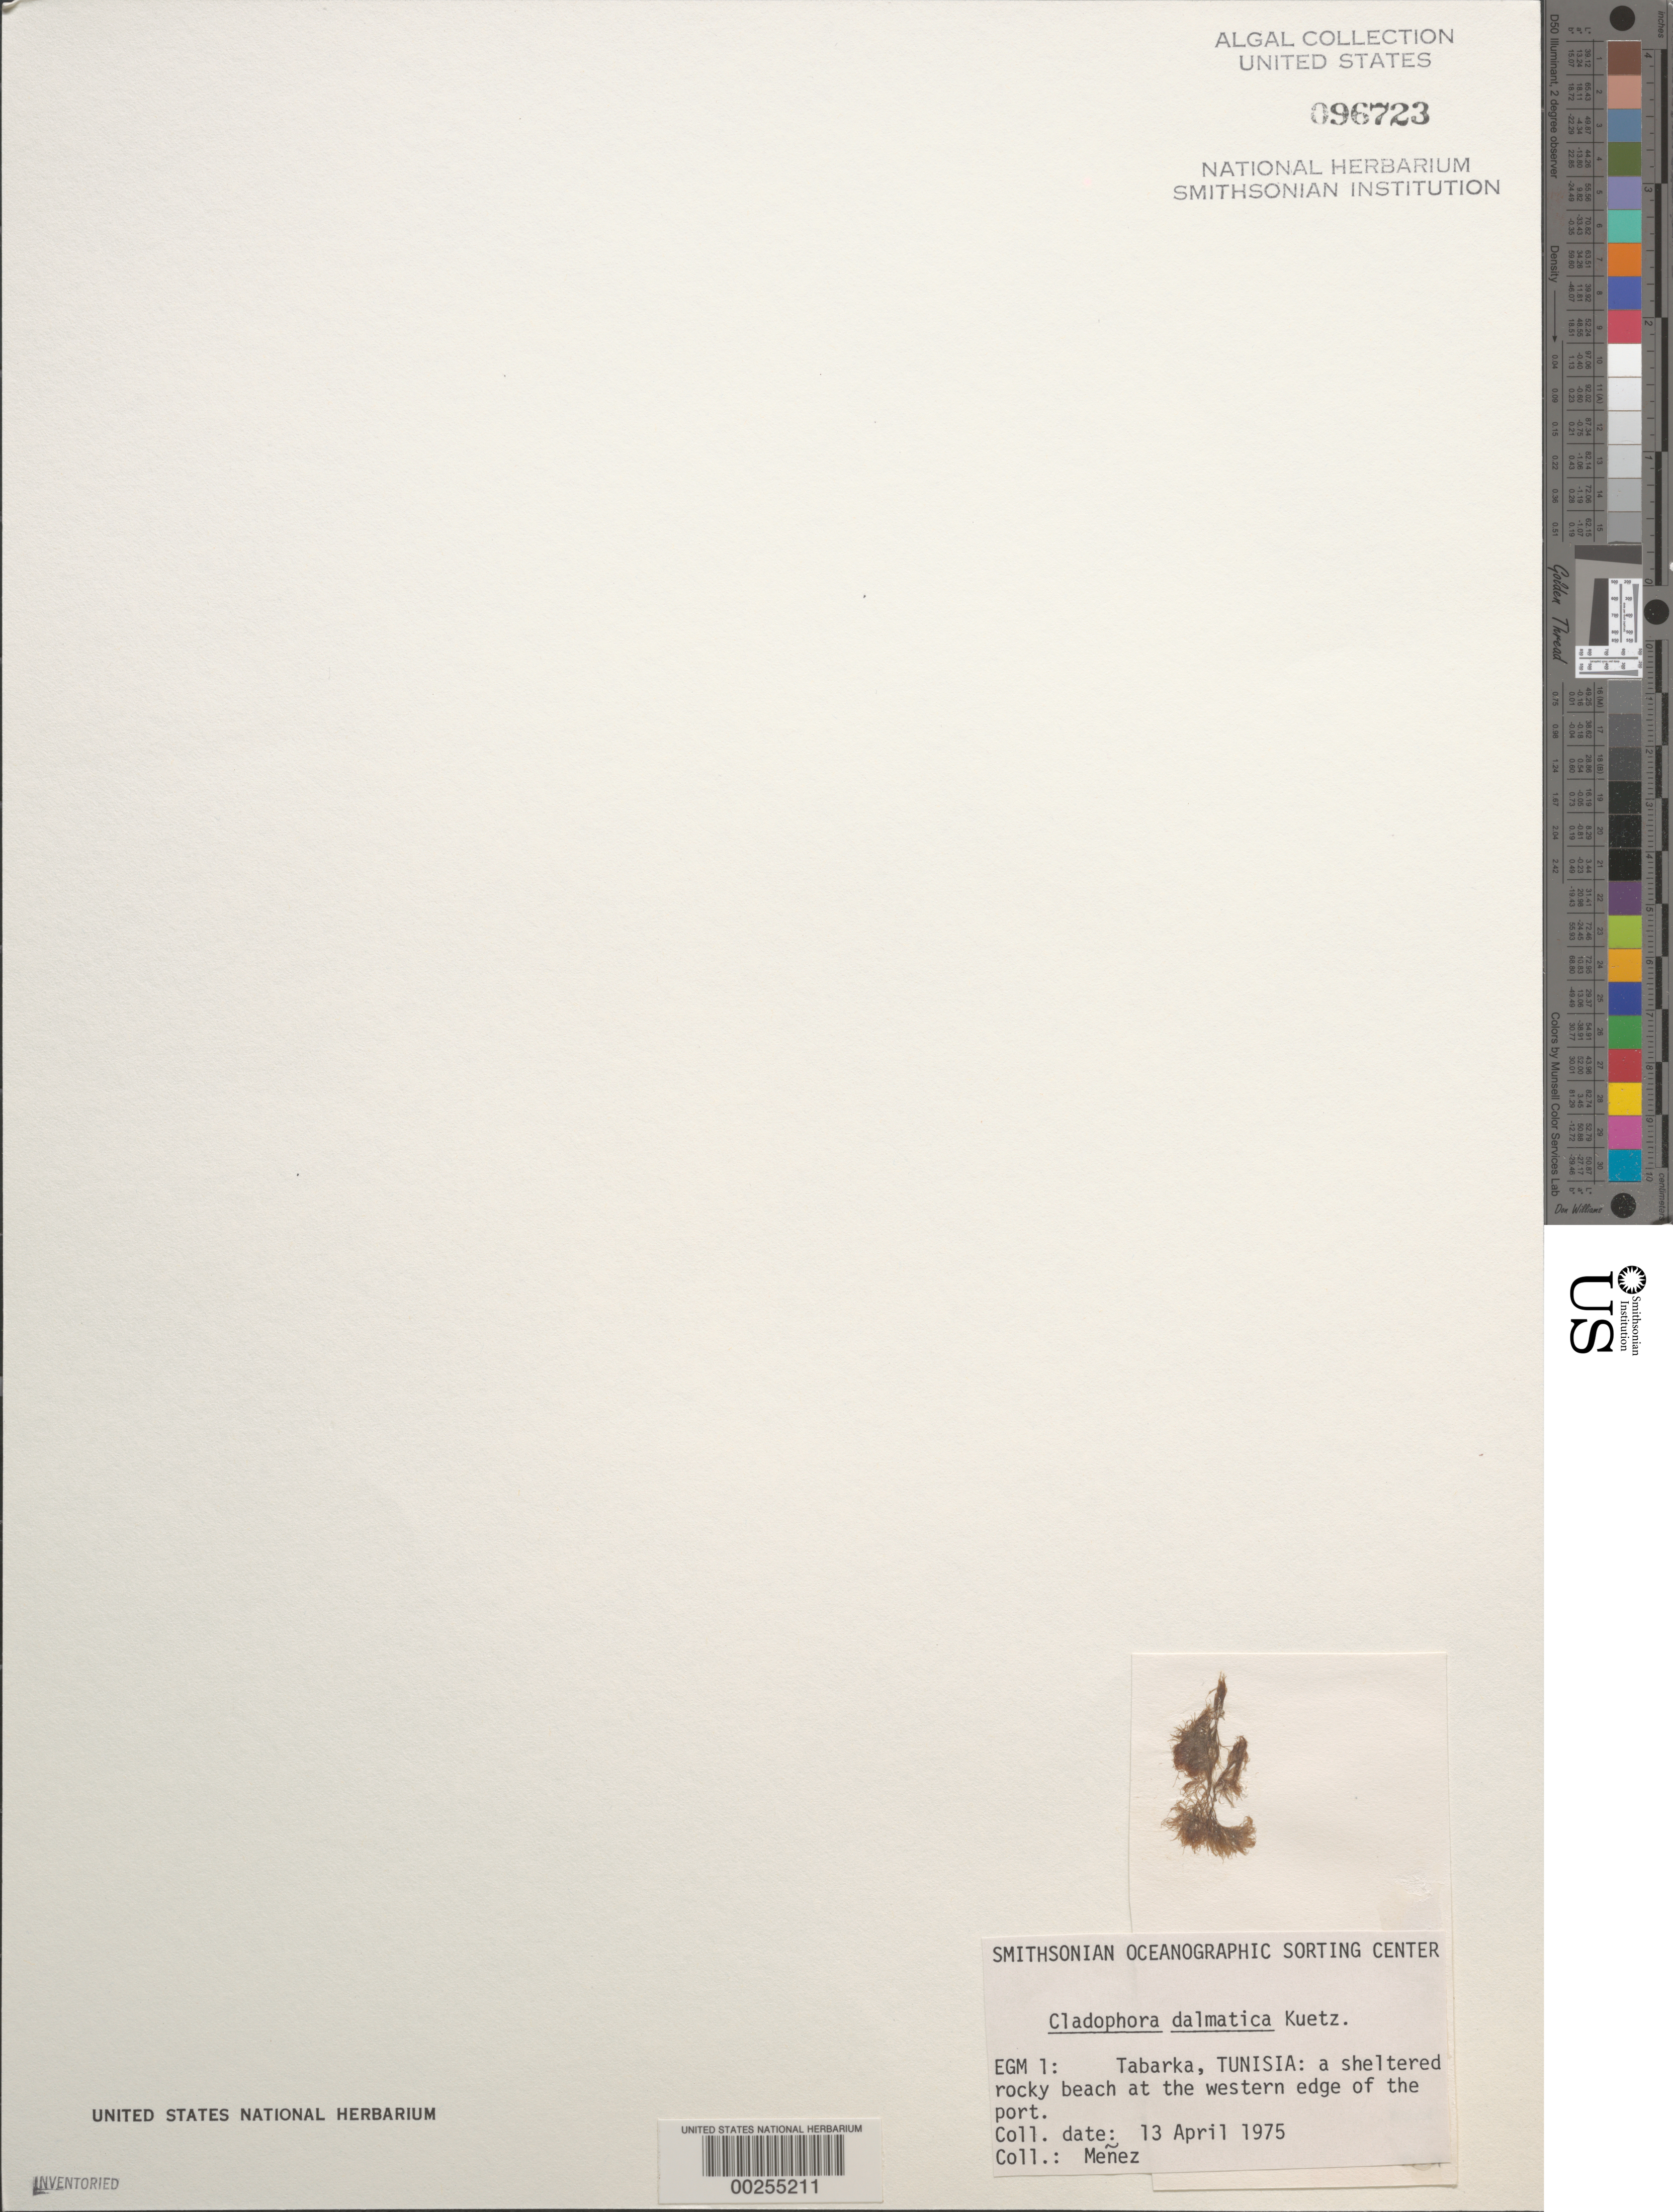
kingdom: Plantae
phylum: Chlorophyta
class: Ulvophyceae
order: Cladophorales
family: Cladophoraceae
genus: Cladophora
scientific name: Cladophora dalmatica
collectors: Meñez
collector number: EGM 1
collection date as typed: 13 Apr 1975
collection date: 1975-04-13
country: Tunisia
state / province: Jendouba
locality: Tabarka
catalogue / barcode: US 96723